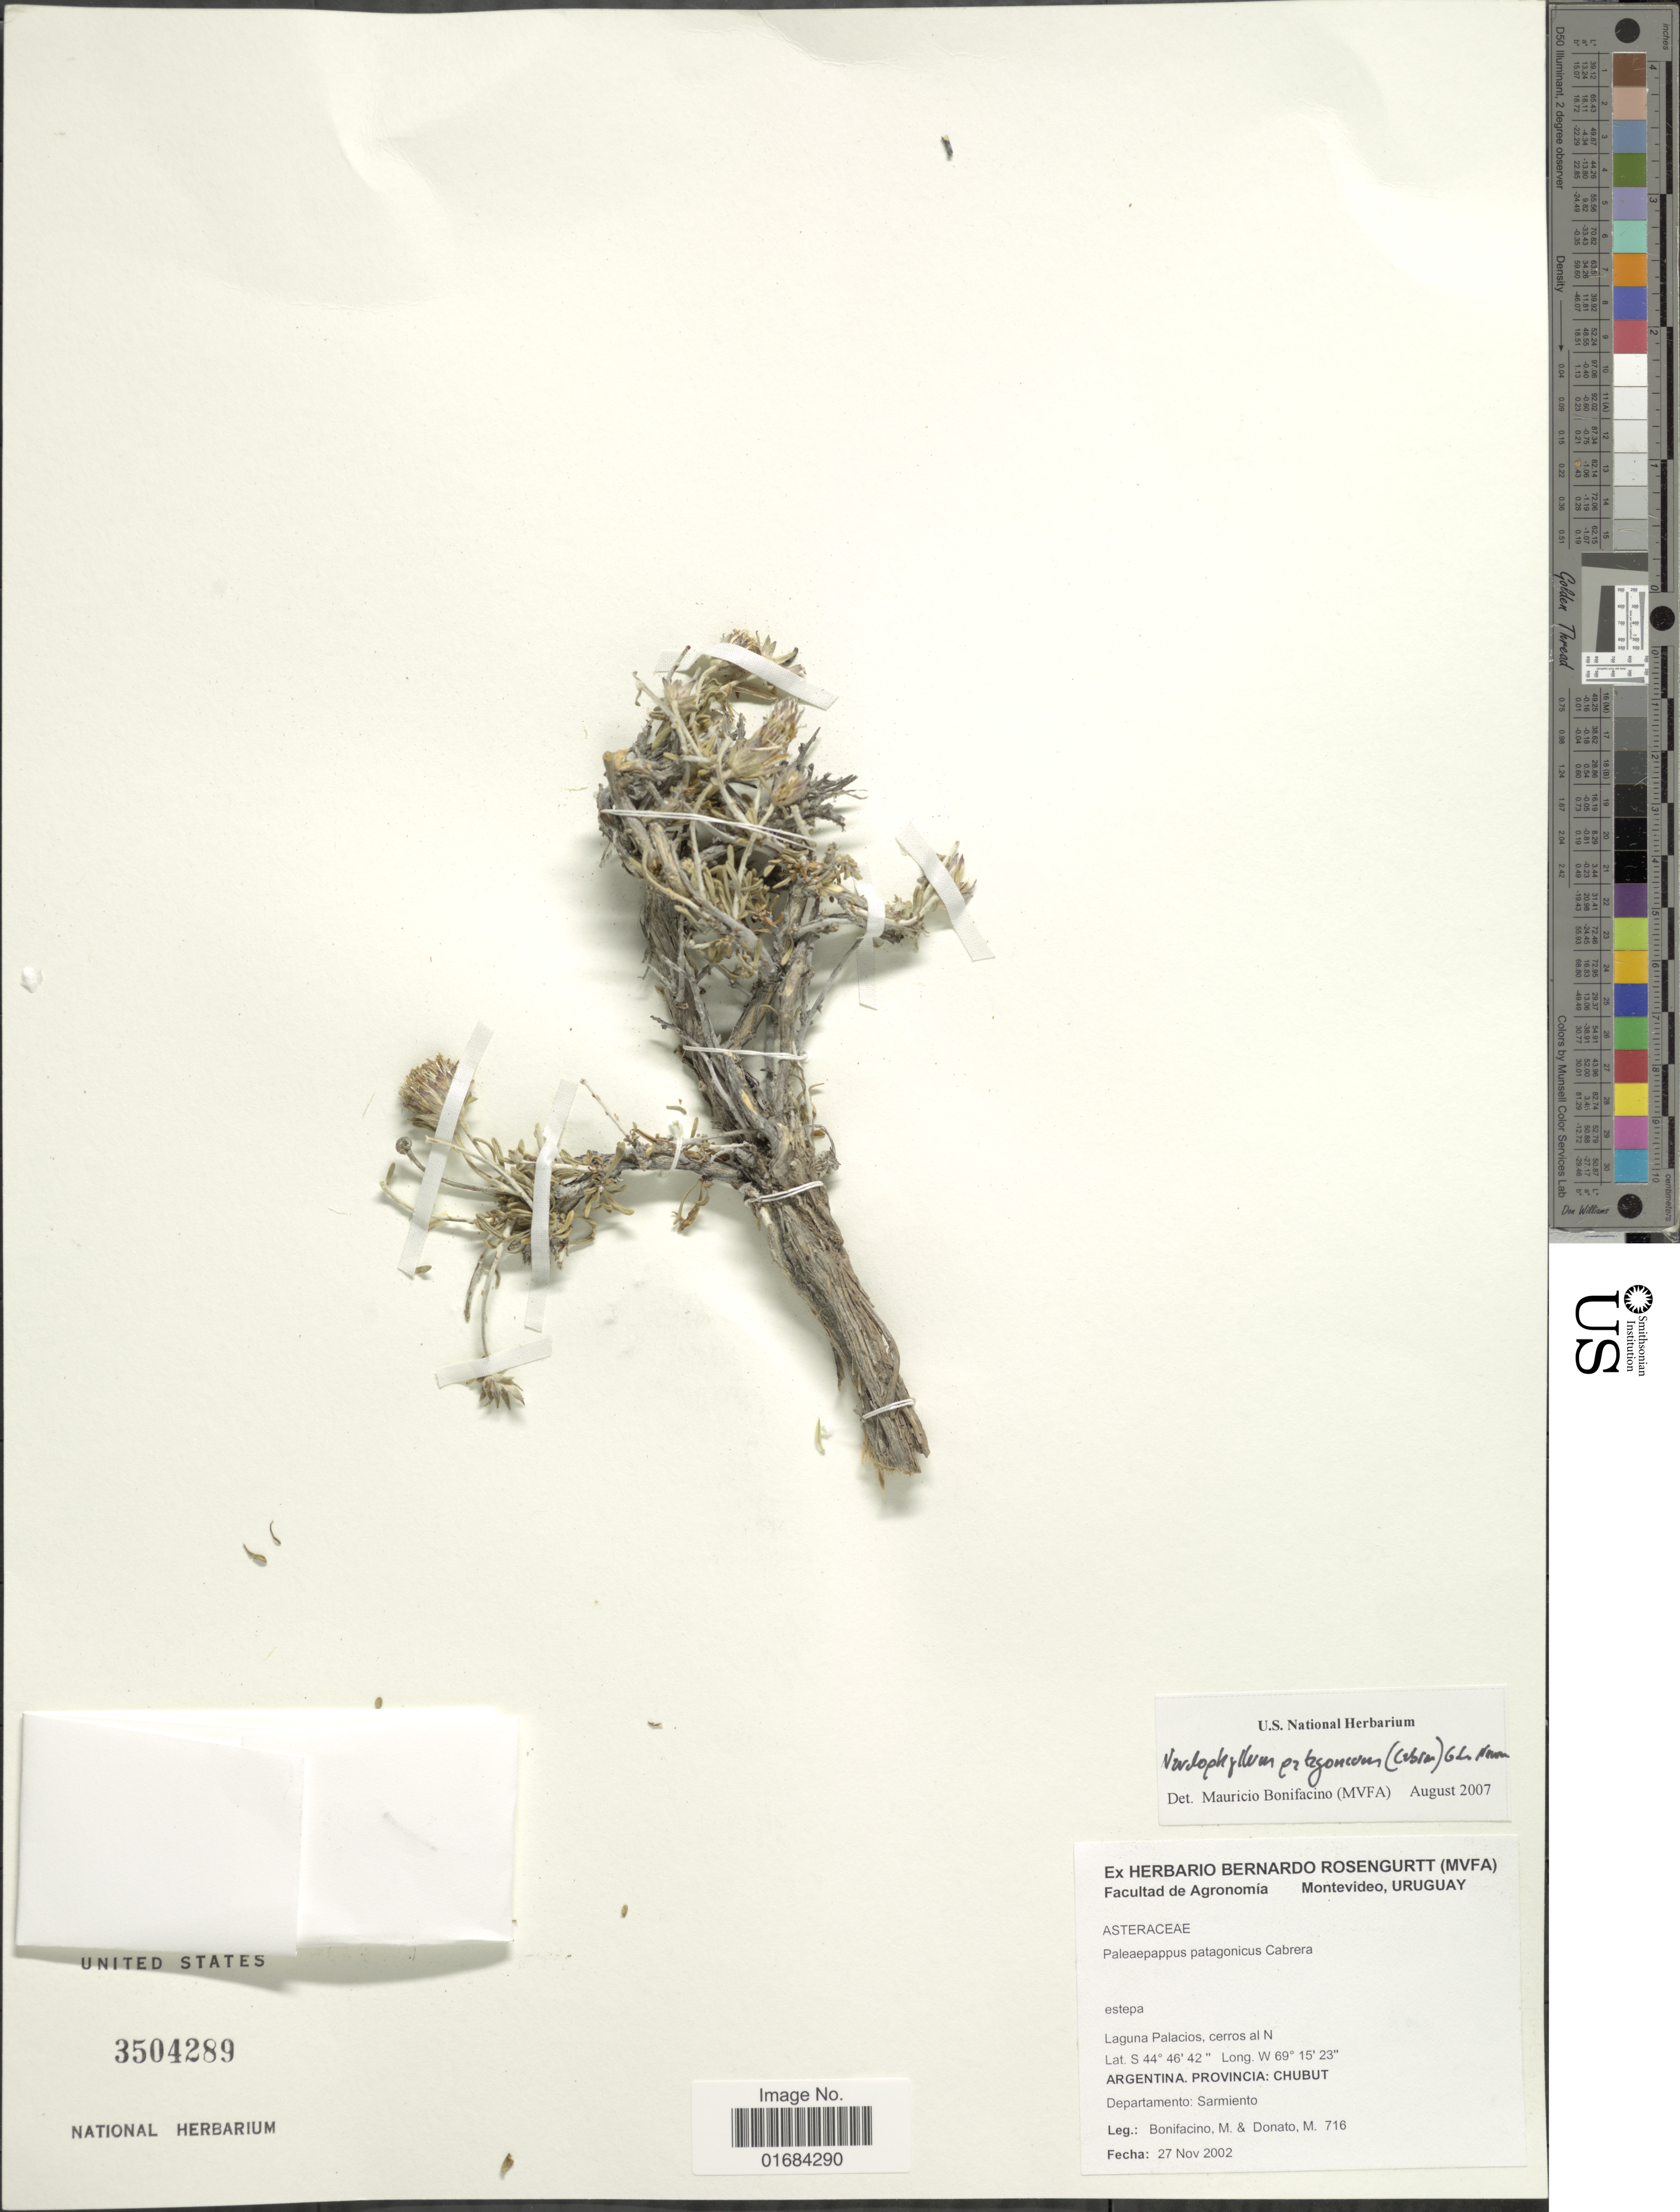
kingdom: Plantae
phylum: Tracheophyta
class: Magnoliopsida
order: Asterales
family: Asteraceae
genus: Nardophyllum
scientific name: Nardophyllum patagonicum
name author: (Cabrera) G.L. Nesom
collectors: M. Bonifacino & M. Donato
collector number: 0716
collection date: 2002-11-27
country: Argentina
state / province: Chubut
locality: Laguna Palacios, cerro al N, Departamento Sarmiento.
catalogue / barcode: US 3504289